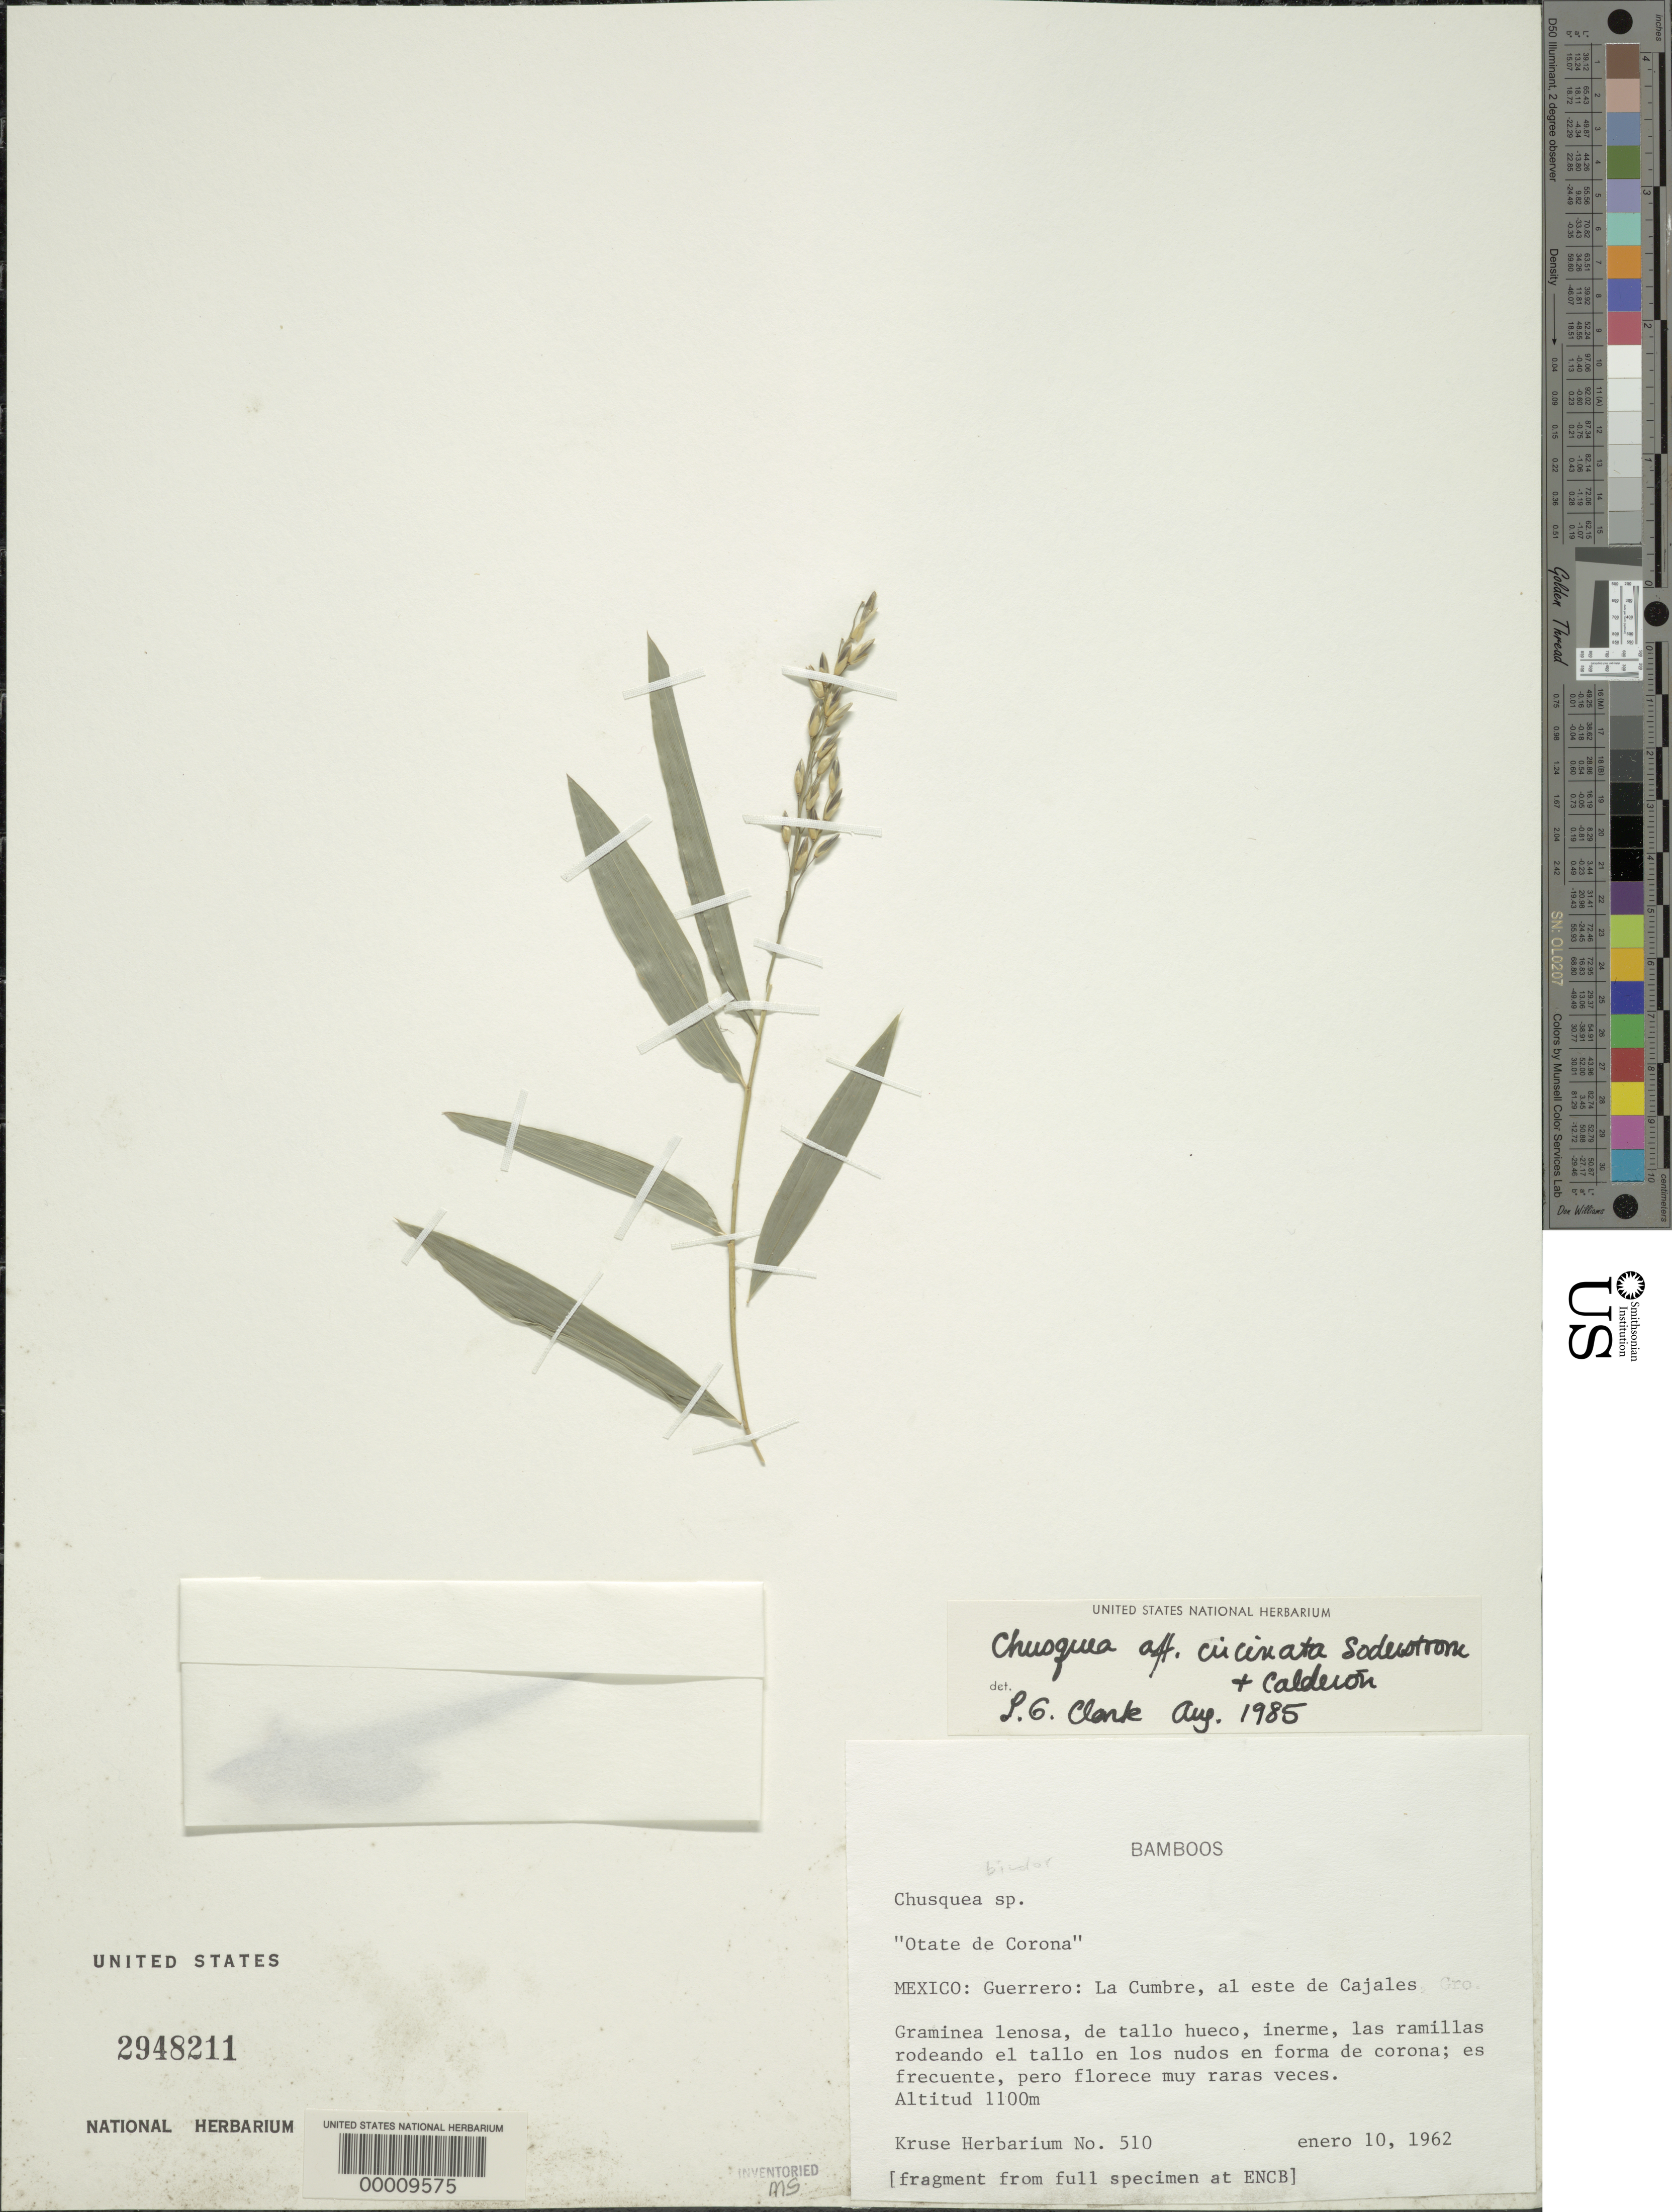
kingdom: Plantae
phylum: Tracheophyta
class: Liliopsida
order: Poales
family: Poaceae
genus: Chusquea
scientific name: Chusquea circinata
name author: Soderstr. & C. E. Calderón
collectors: ex herb. Kruse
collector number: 510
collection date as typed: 10 Jan 1962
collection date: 1962-01-10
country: Mexico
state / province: Guerrero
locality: La Cumbre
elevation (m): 1100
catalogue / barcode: US 2948211